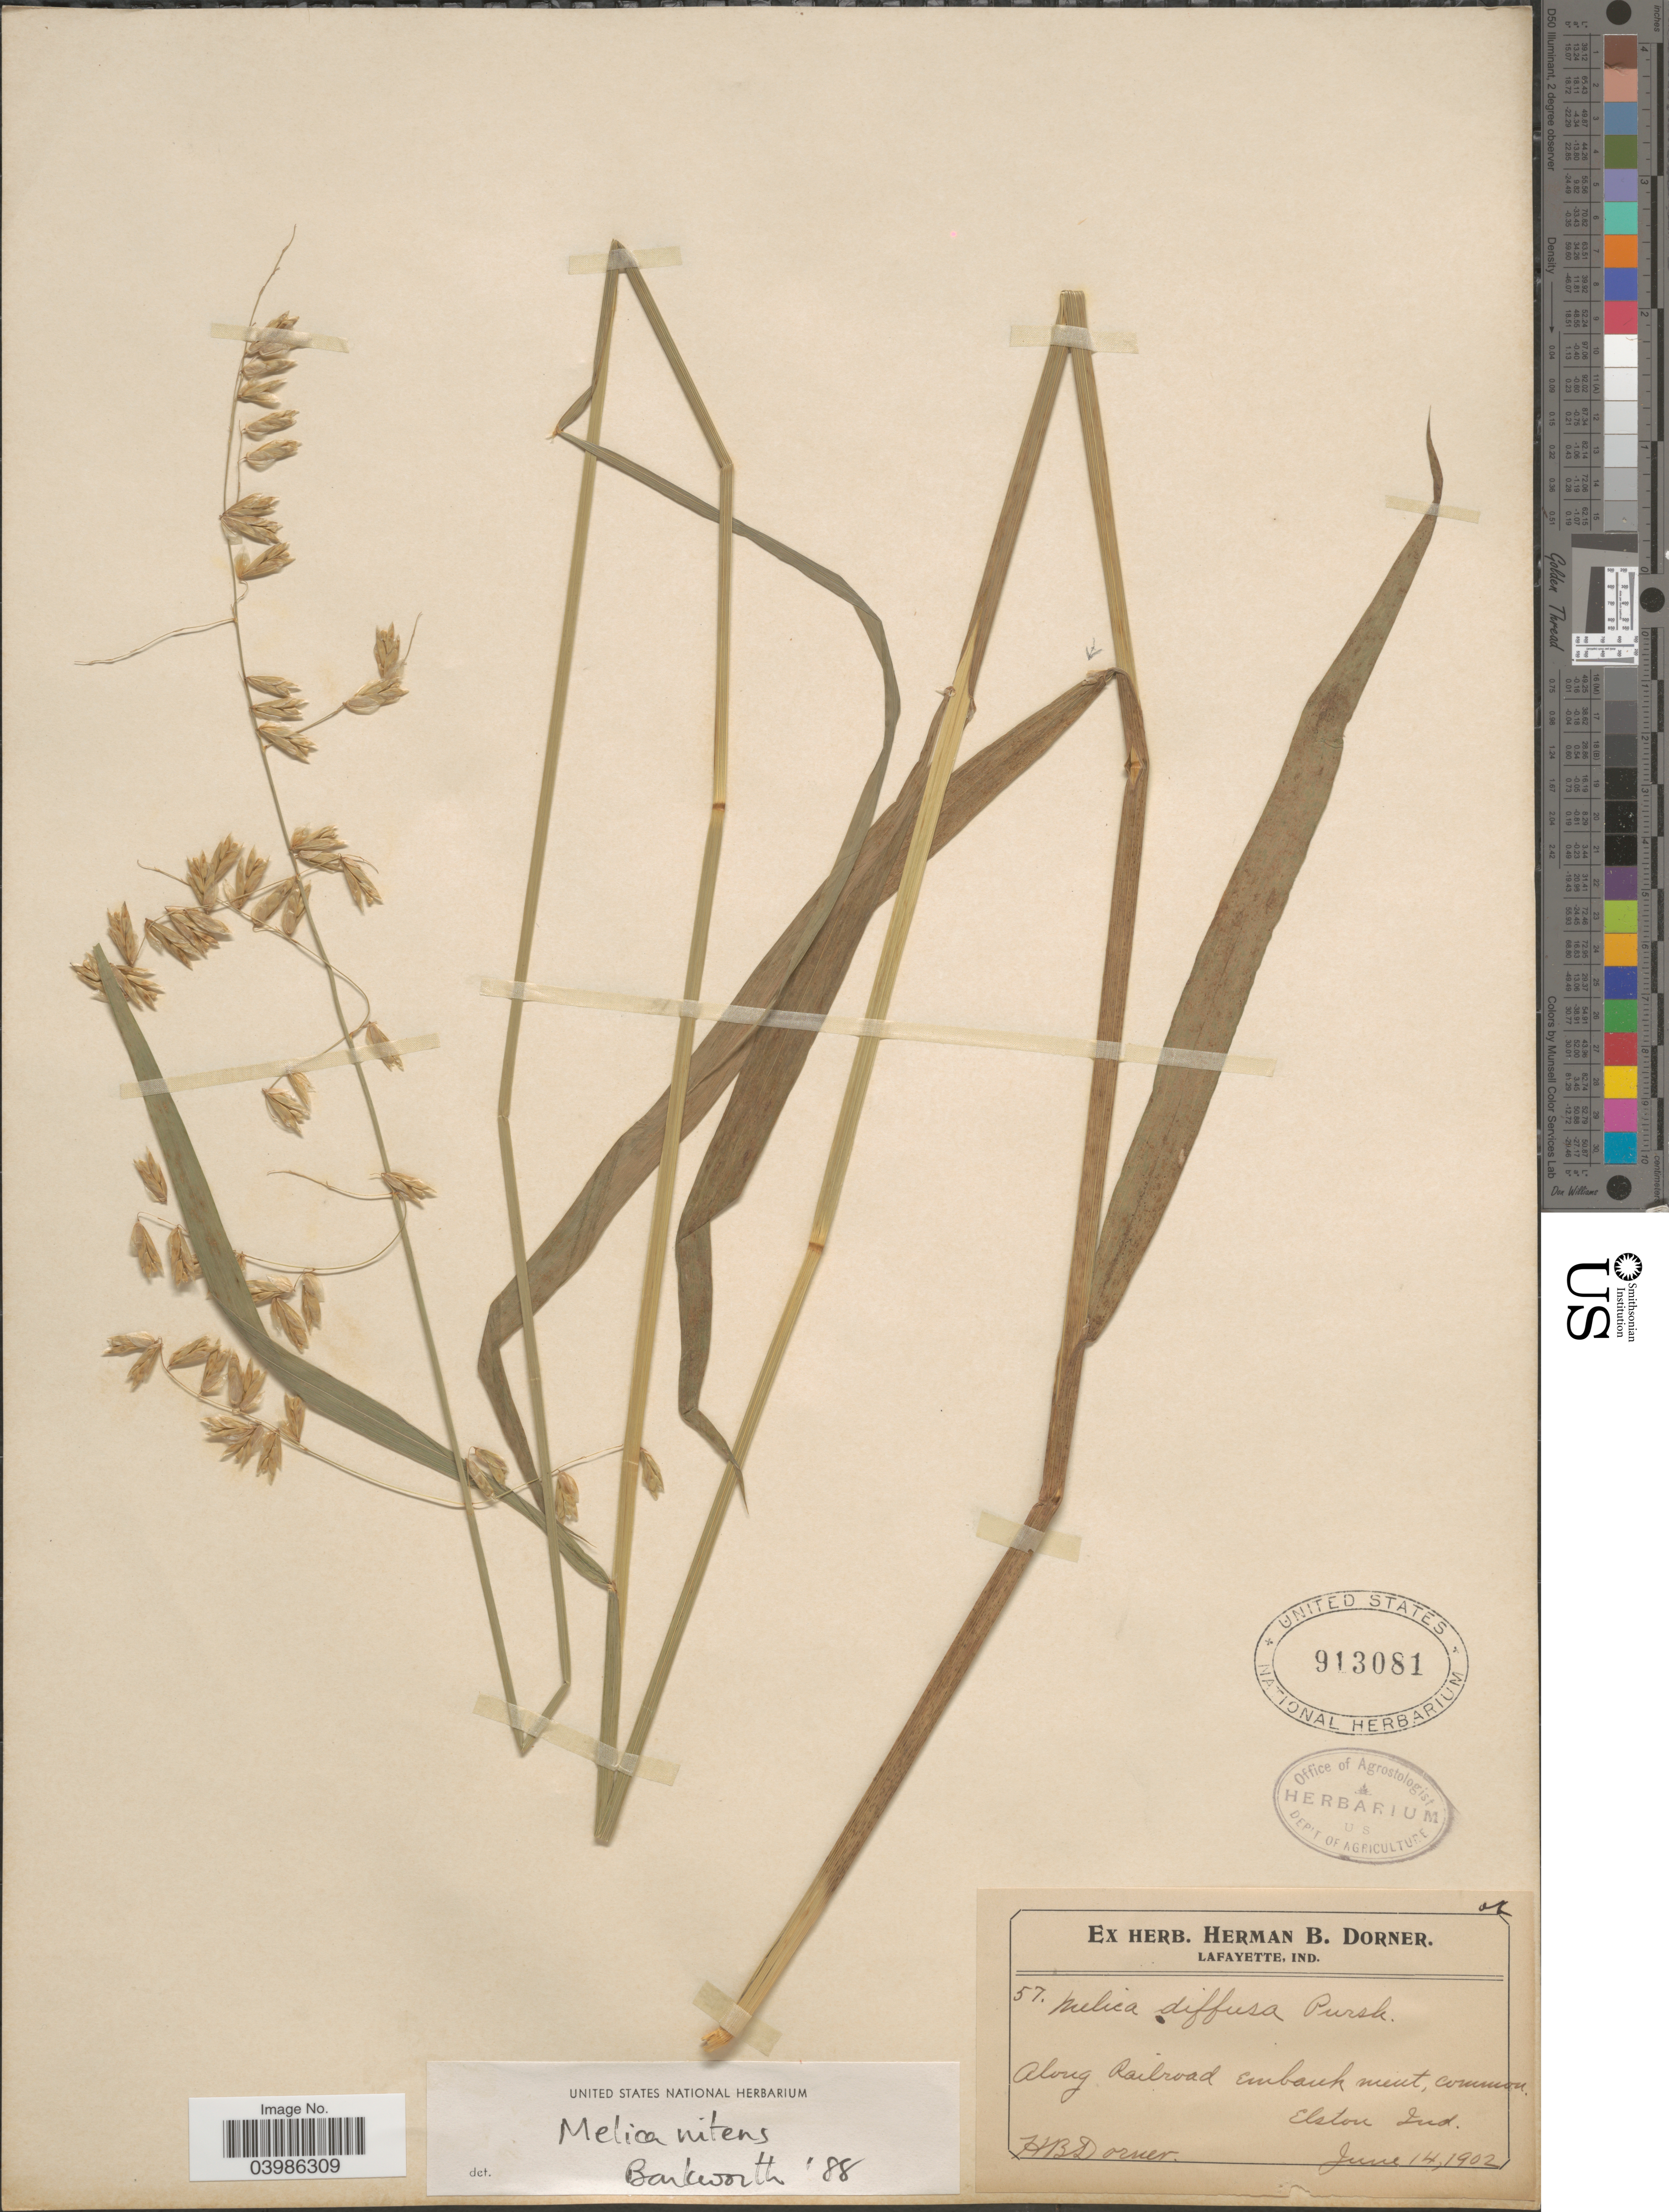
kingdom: Plantae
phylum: Tracheophyta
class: Liliopsida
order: Poales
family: Poaceae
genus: Melica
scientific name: Melica nitens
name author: (Scribn.) Nutt. ex Piper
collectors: H. Dorner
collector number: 57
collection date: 1902-06-14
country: United States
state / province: Indiana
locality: Lafayette. Along railroad embank ment, common, Eslton.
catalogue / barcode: US 913081